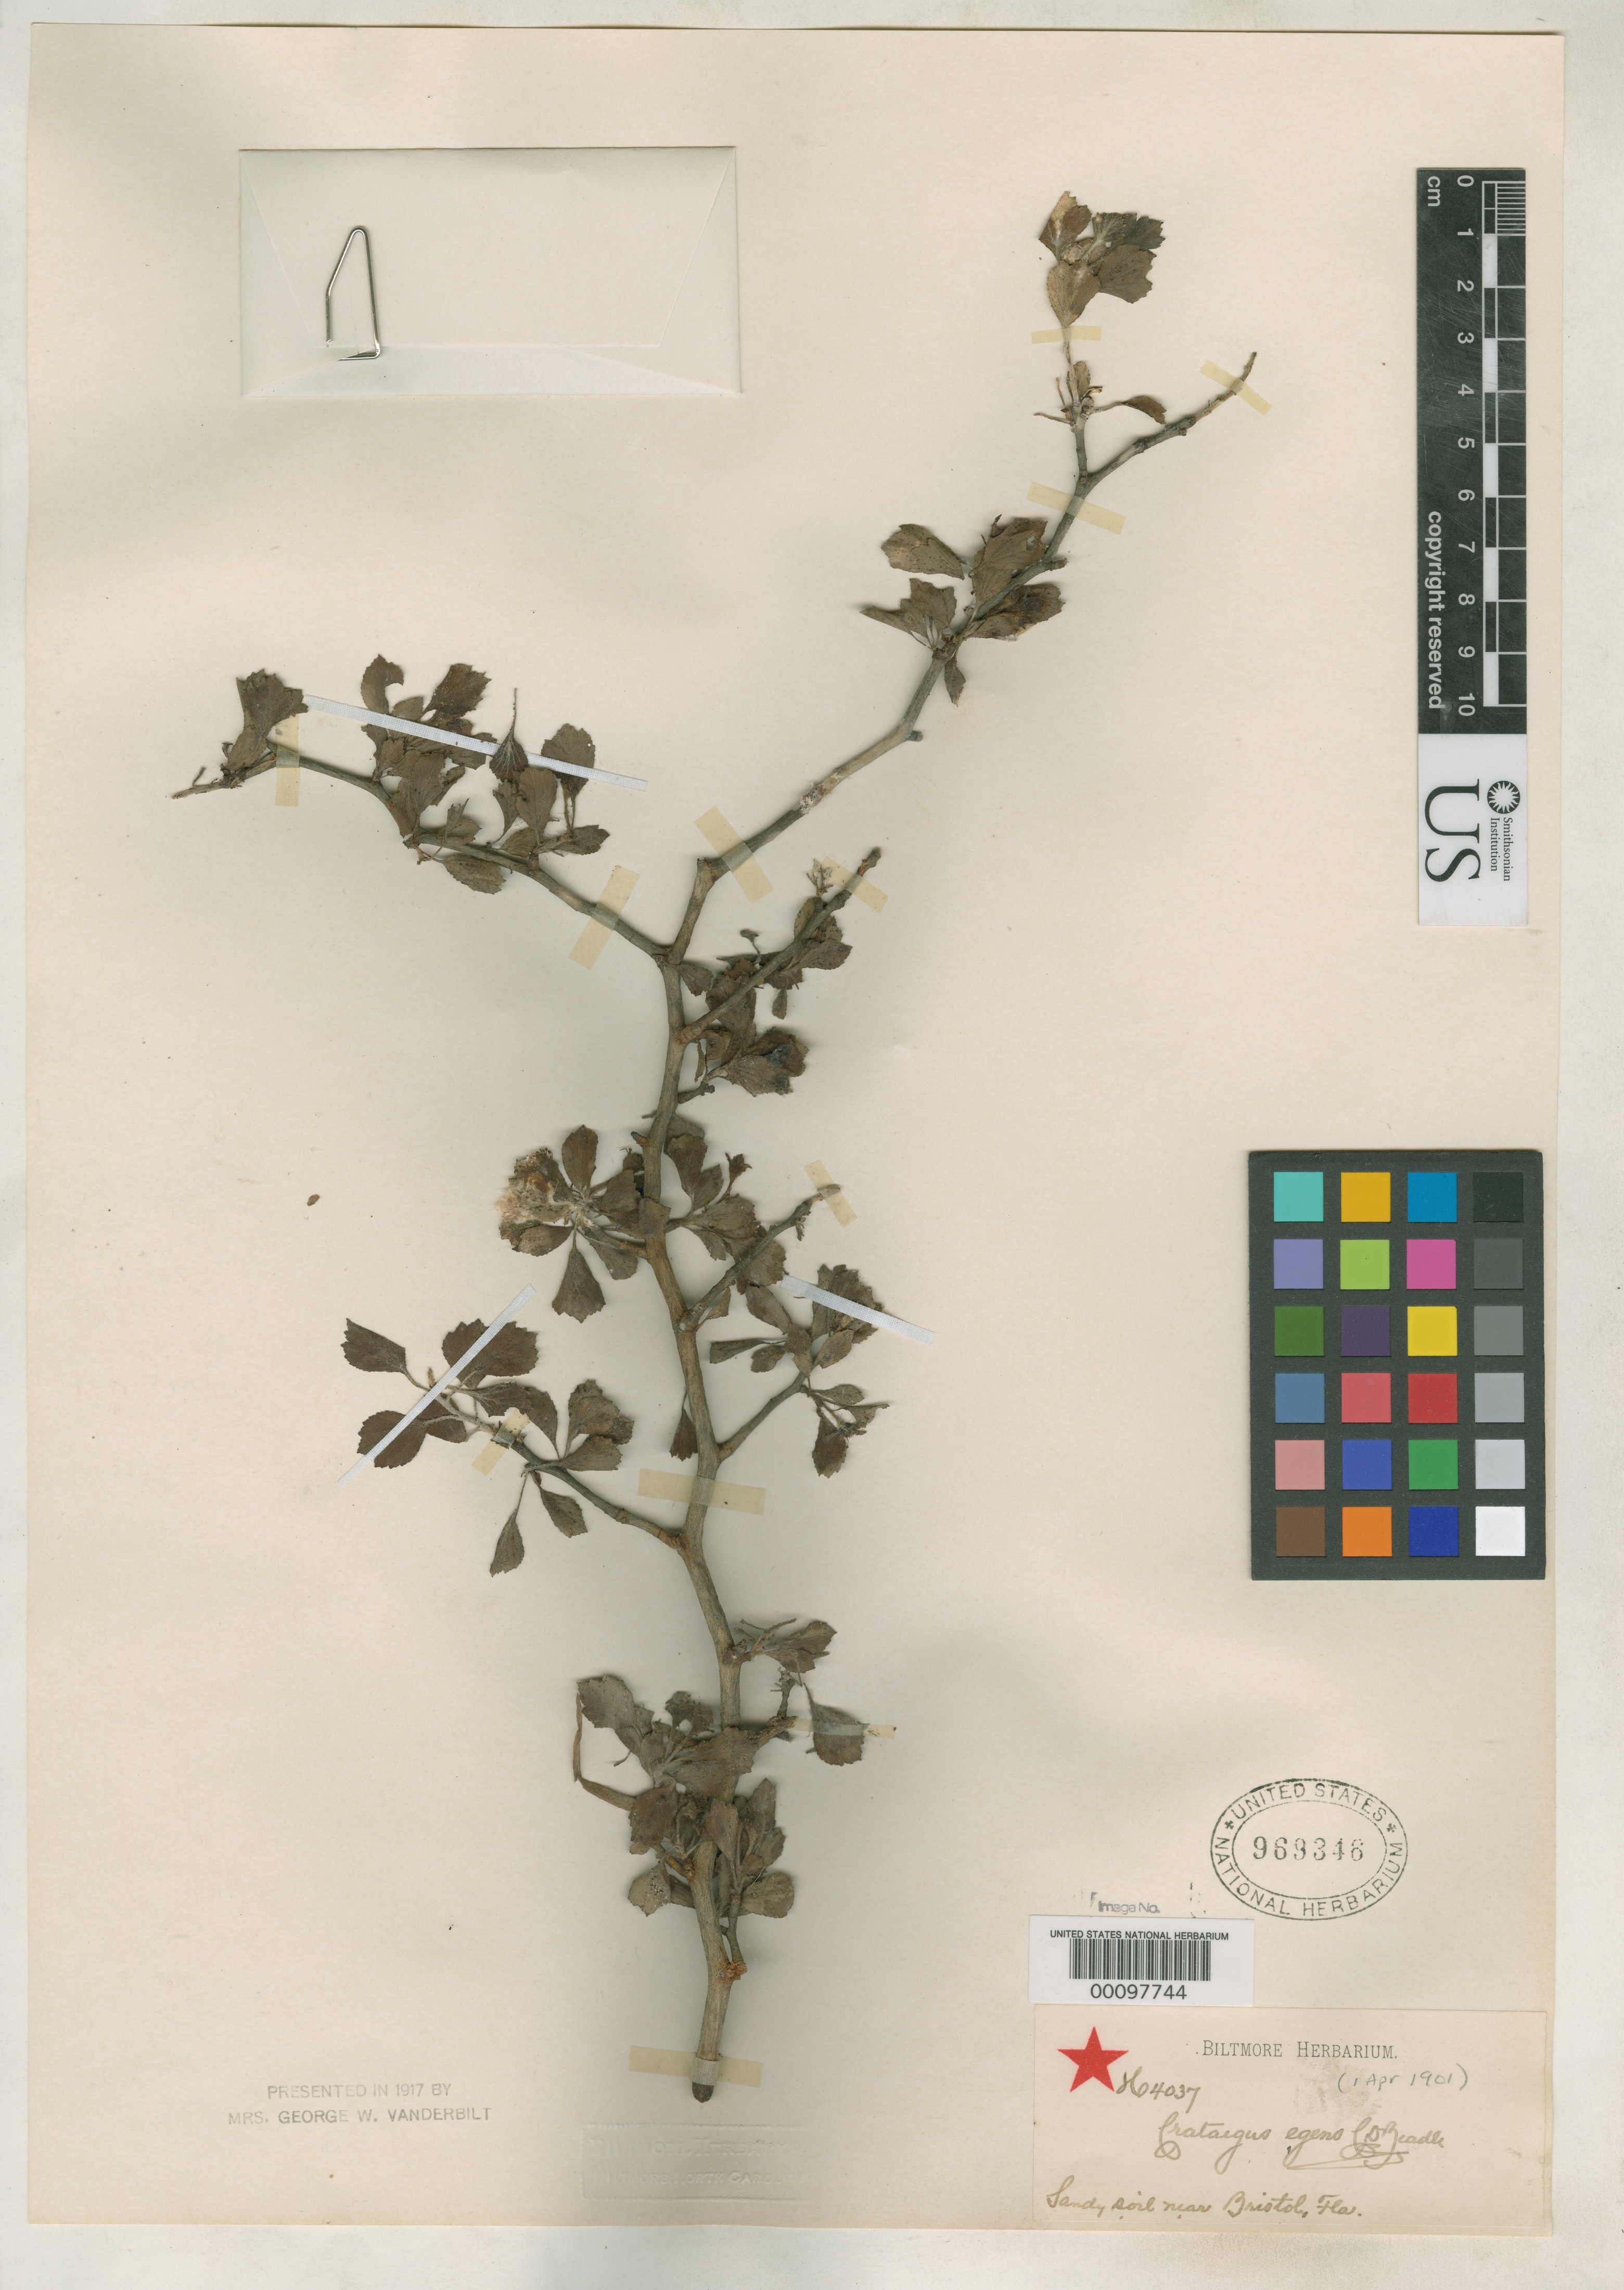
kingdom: Plantae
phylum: Tracheophyta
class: Magnoliopsida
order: Rosales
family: Rosaceae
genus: Crataegus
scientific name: Crataegus egens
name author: Beadle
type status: Syntype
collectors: ex herb. Biltmore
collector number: H 4037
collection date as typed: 01 Apr 1901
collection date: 1901-04-01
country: United States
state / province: Florida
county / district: Liberty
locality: Near Bristol.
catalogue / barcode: US 969346